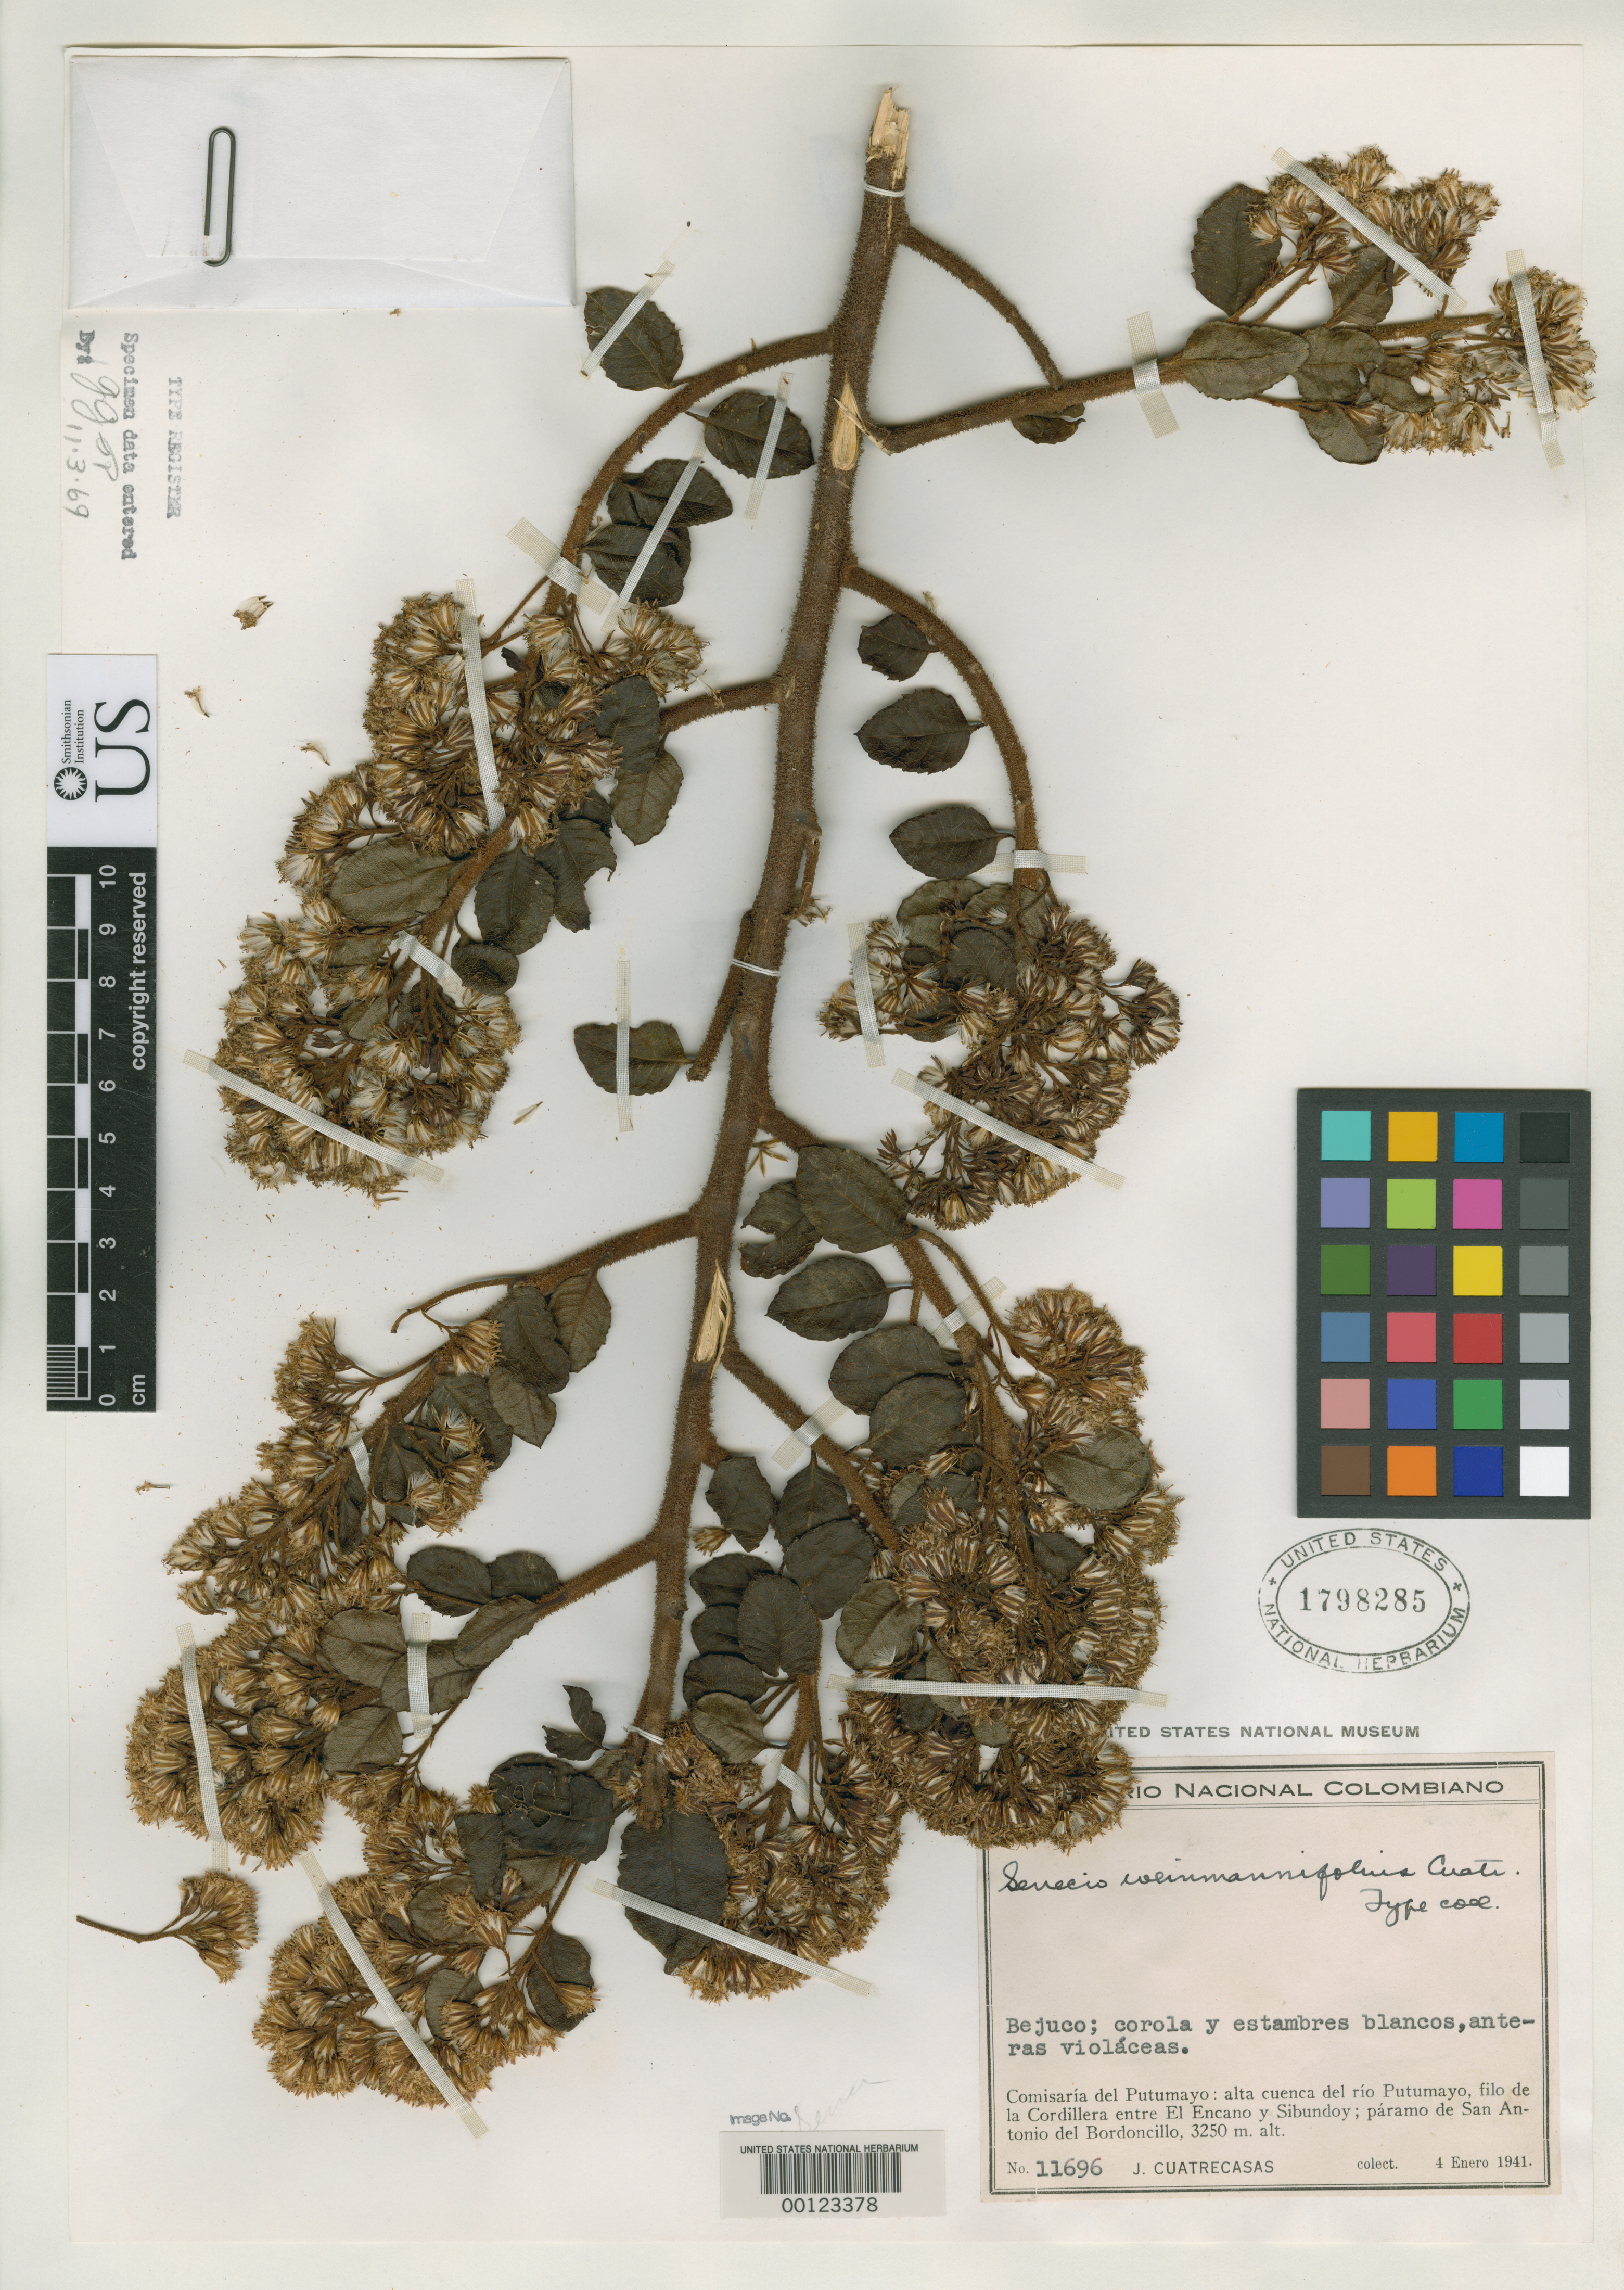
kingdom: Plantae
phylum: Tracheophyta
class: Magnoliopsida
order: Asterales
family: Asteraceae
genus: Senecio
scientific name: Senecio weinmannifolius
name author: Cuatrec.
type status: Isotype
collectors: J. Cuatrecasas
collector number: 11696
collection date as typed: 04 Jan 1941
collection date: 1941-01-04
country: Colombia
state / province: Putumayo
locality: Between El Encaño and Sibundoy en el Páramo de San Antonia del Bordoncillo.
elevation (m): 3250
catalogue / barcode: US 1798285